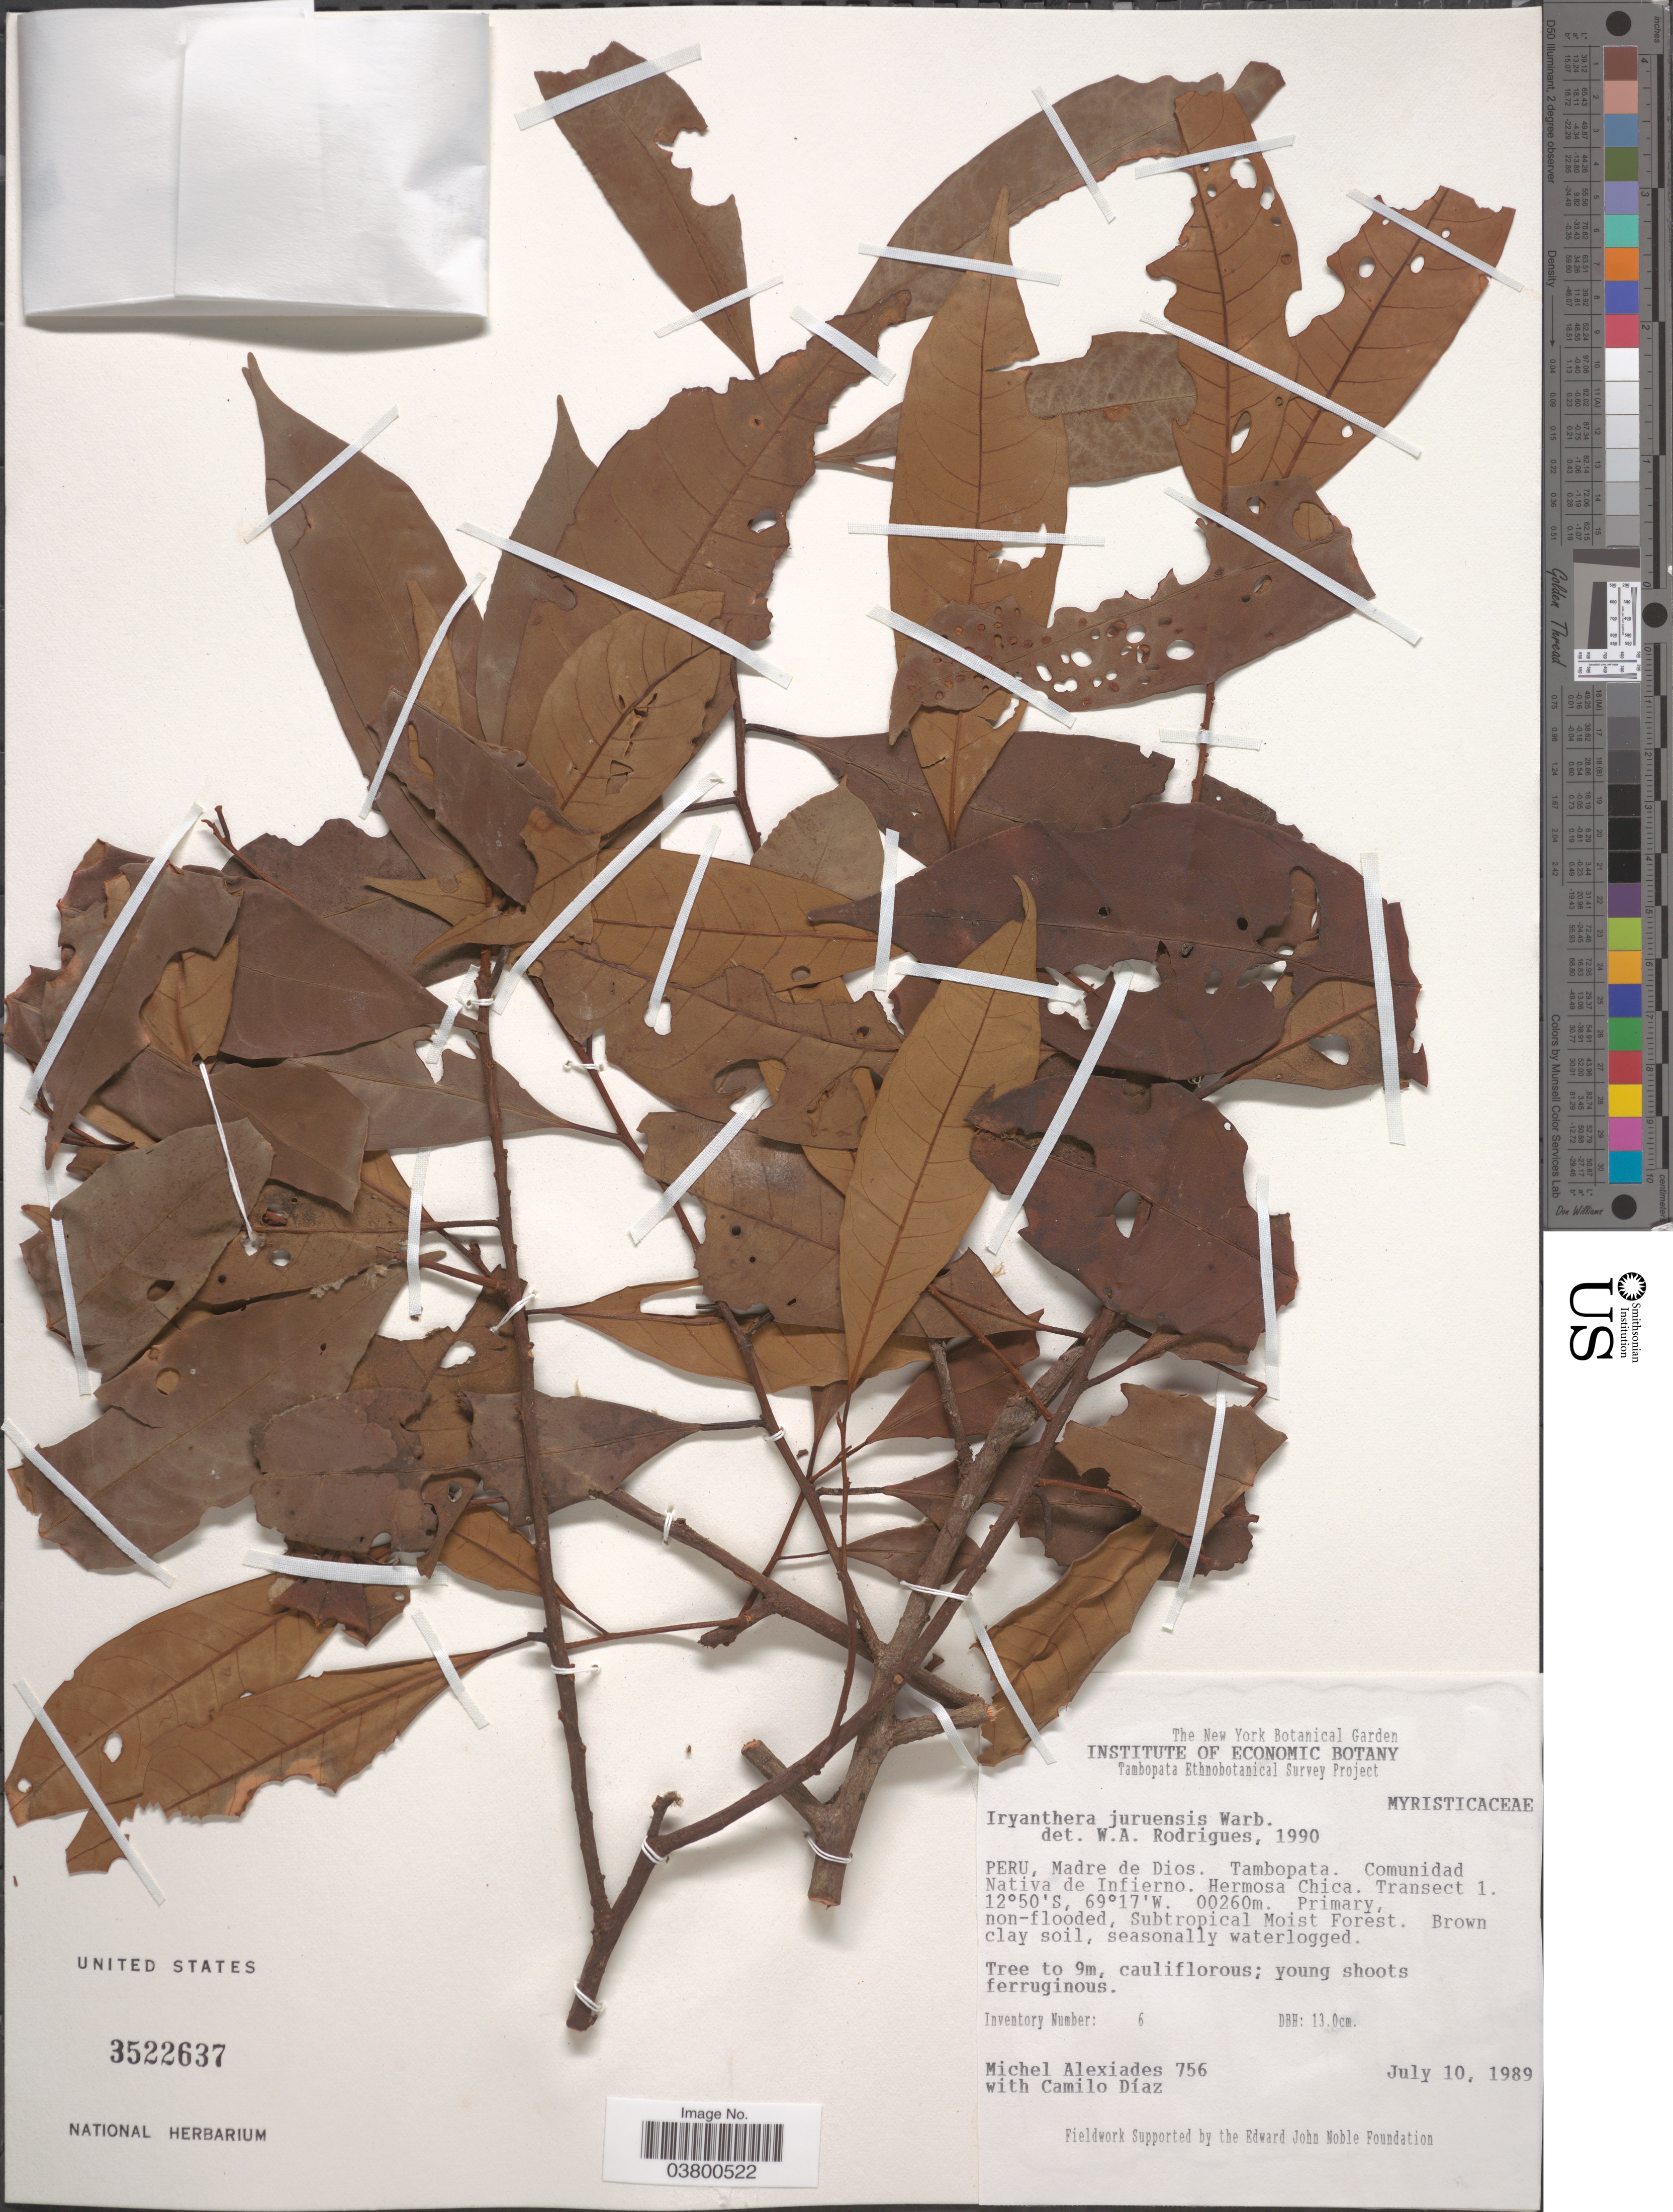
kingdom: Plantae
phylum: Tracheophyta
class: Magnoliopsida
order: Magnoliales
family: Myristicaceae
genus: Iryanthera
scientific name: Iryanthera juruensis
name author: Warb.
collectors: M. Alexiades & C. Díaz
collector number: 756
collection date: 1989-07-10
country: Peru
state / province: Madre de Dios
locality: Tambopata. Comunidad Nativa de Infierno. Hermosa Chica. Transect 1.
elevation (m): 260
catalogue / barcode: US 3522637